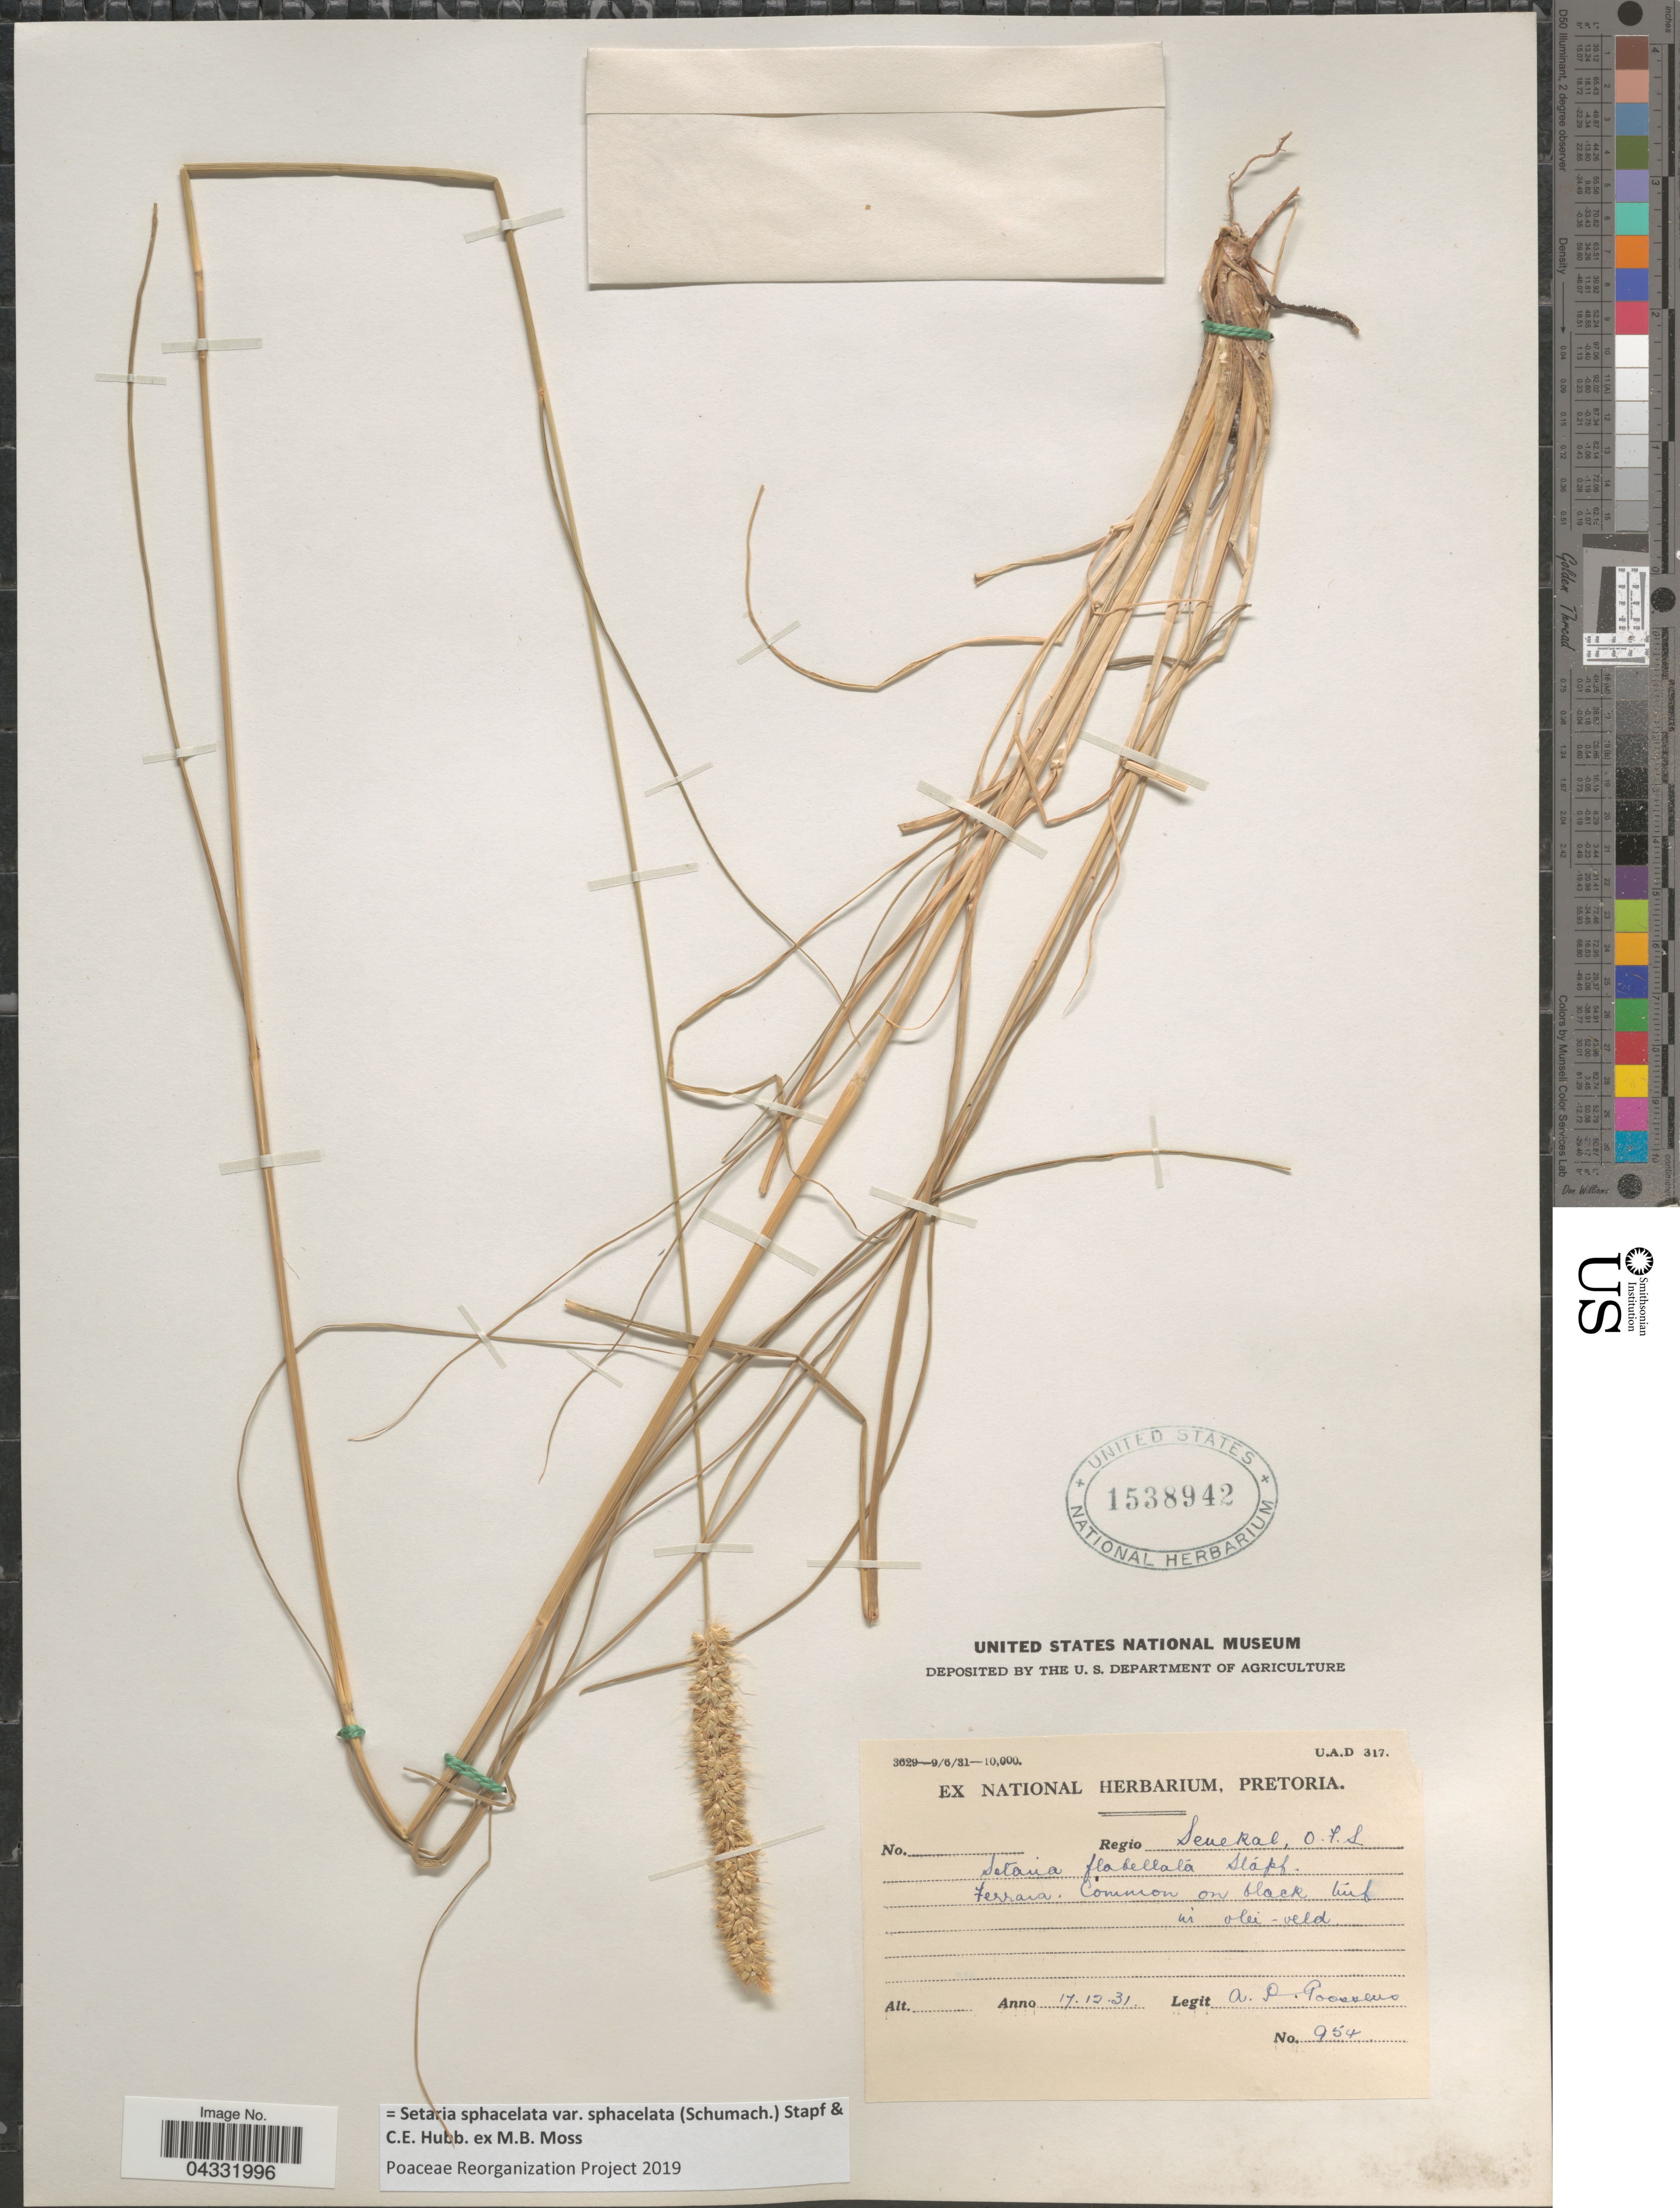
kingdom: Plantae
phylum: Tracheophyta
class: Liliopsida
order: Poales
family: Poaceae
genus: Setaria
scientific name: Setaria sphacelata var. sphacelata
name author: (Schumach.) Stapf & C. E. Hubb. ex M.B. Moss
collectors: A. P. G. Goossens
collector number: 954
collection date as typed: Transcribed d/m/y: 17/12/31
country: South Africa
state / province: Free State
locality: Regio Senekal, O.F.S. Ferrara.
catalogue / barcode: US 1538942